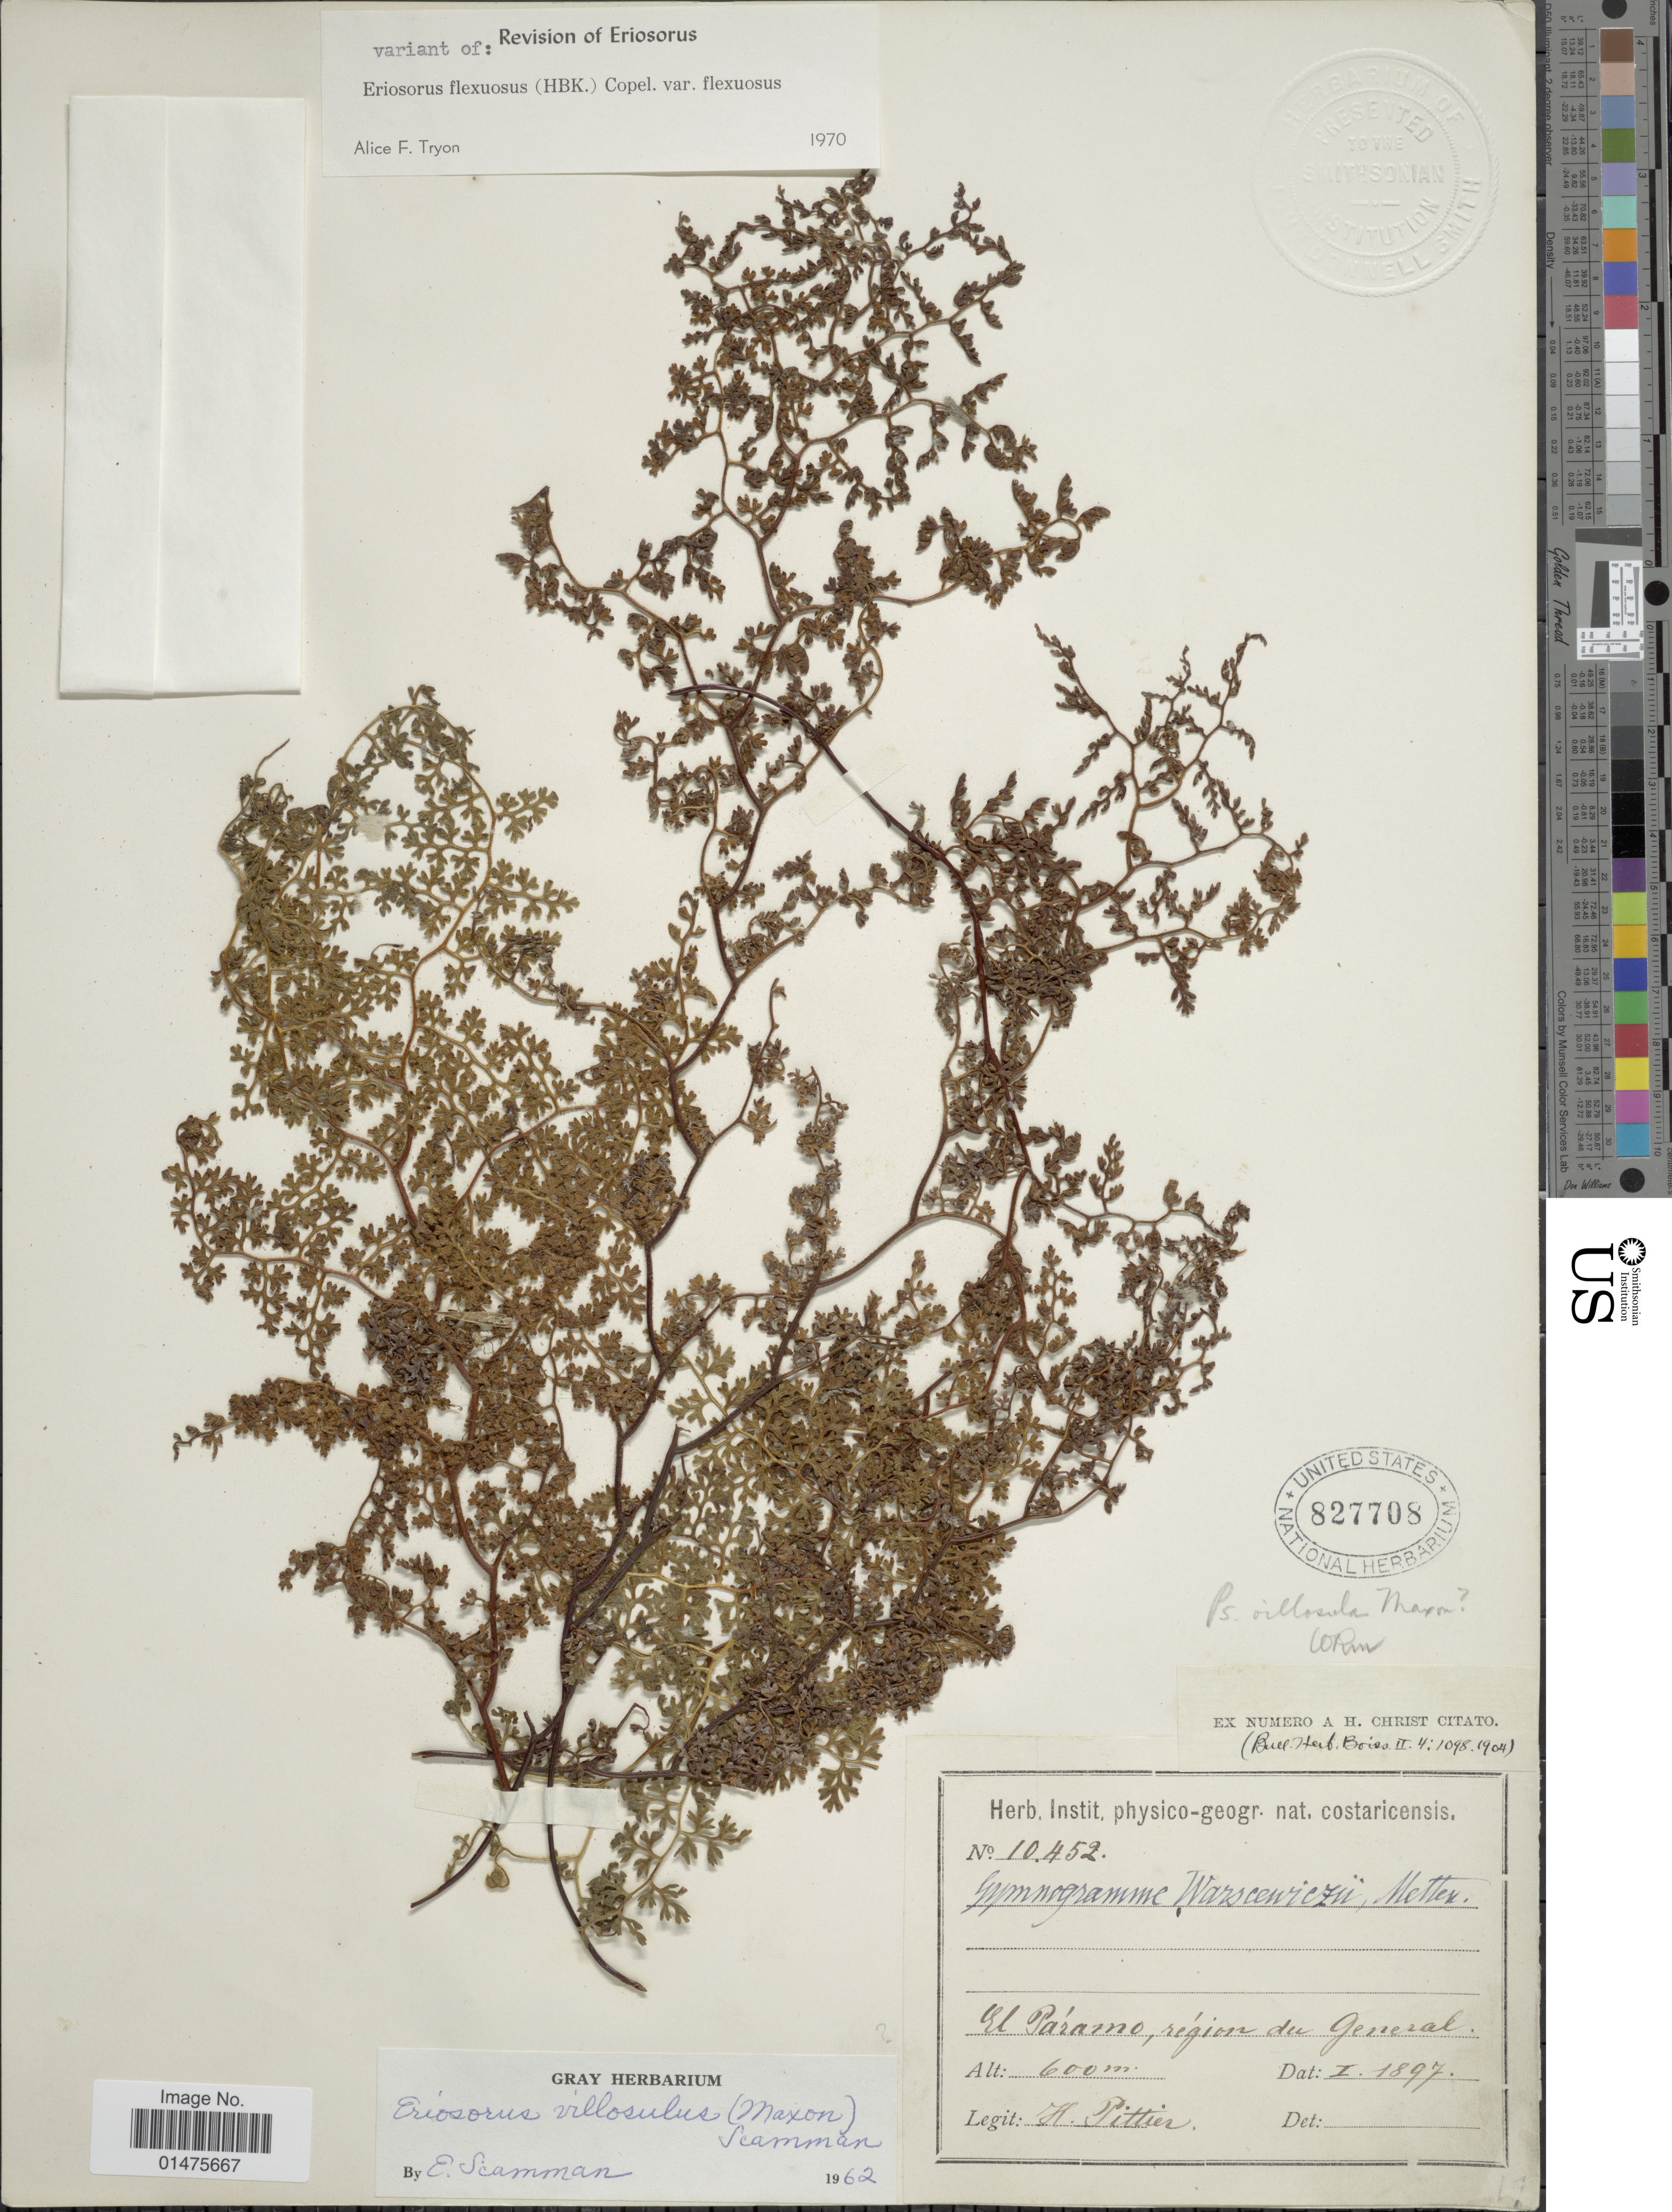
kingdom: Plantae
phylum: Tracheophyta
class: Polypodiopsida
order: Polypodiales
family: Pteridaceae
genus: Jamesonia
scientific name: Jamesonia villosula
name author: (Maxon)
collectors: H. F. Pittier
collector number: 10452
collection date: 1897-01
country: Costa Rica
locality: El Páramo, région du General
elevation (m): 600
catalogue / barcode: US 827708